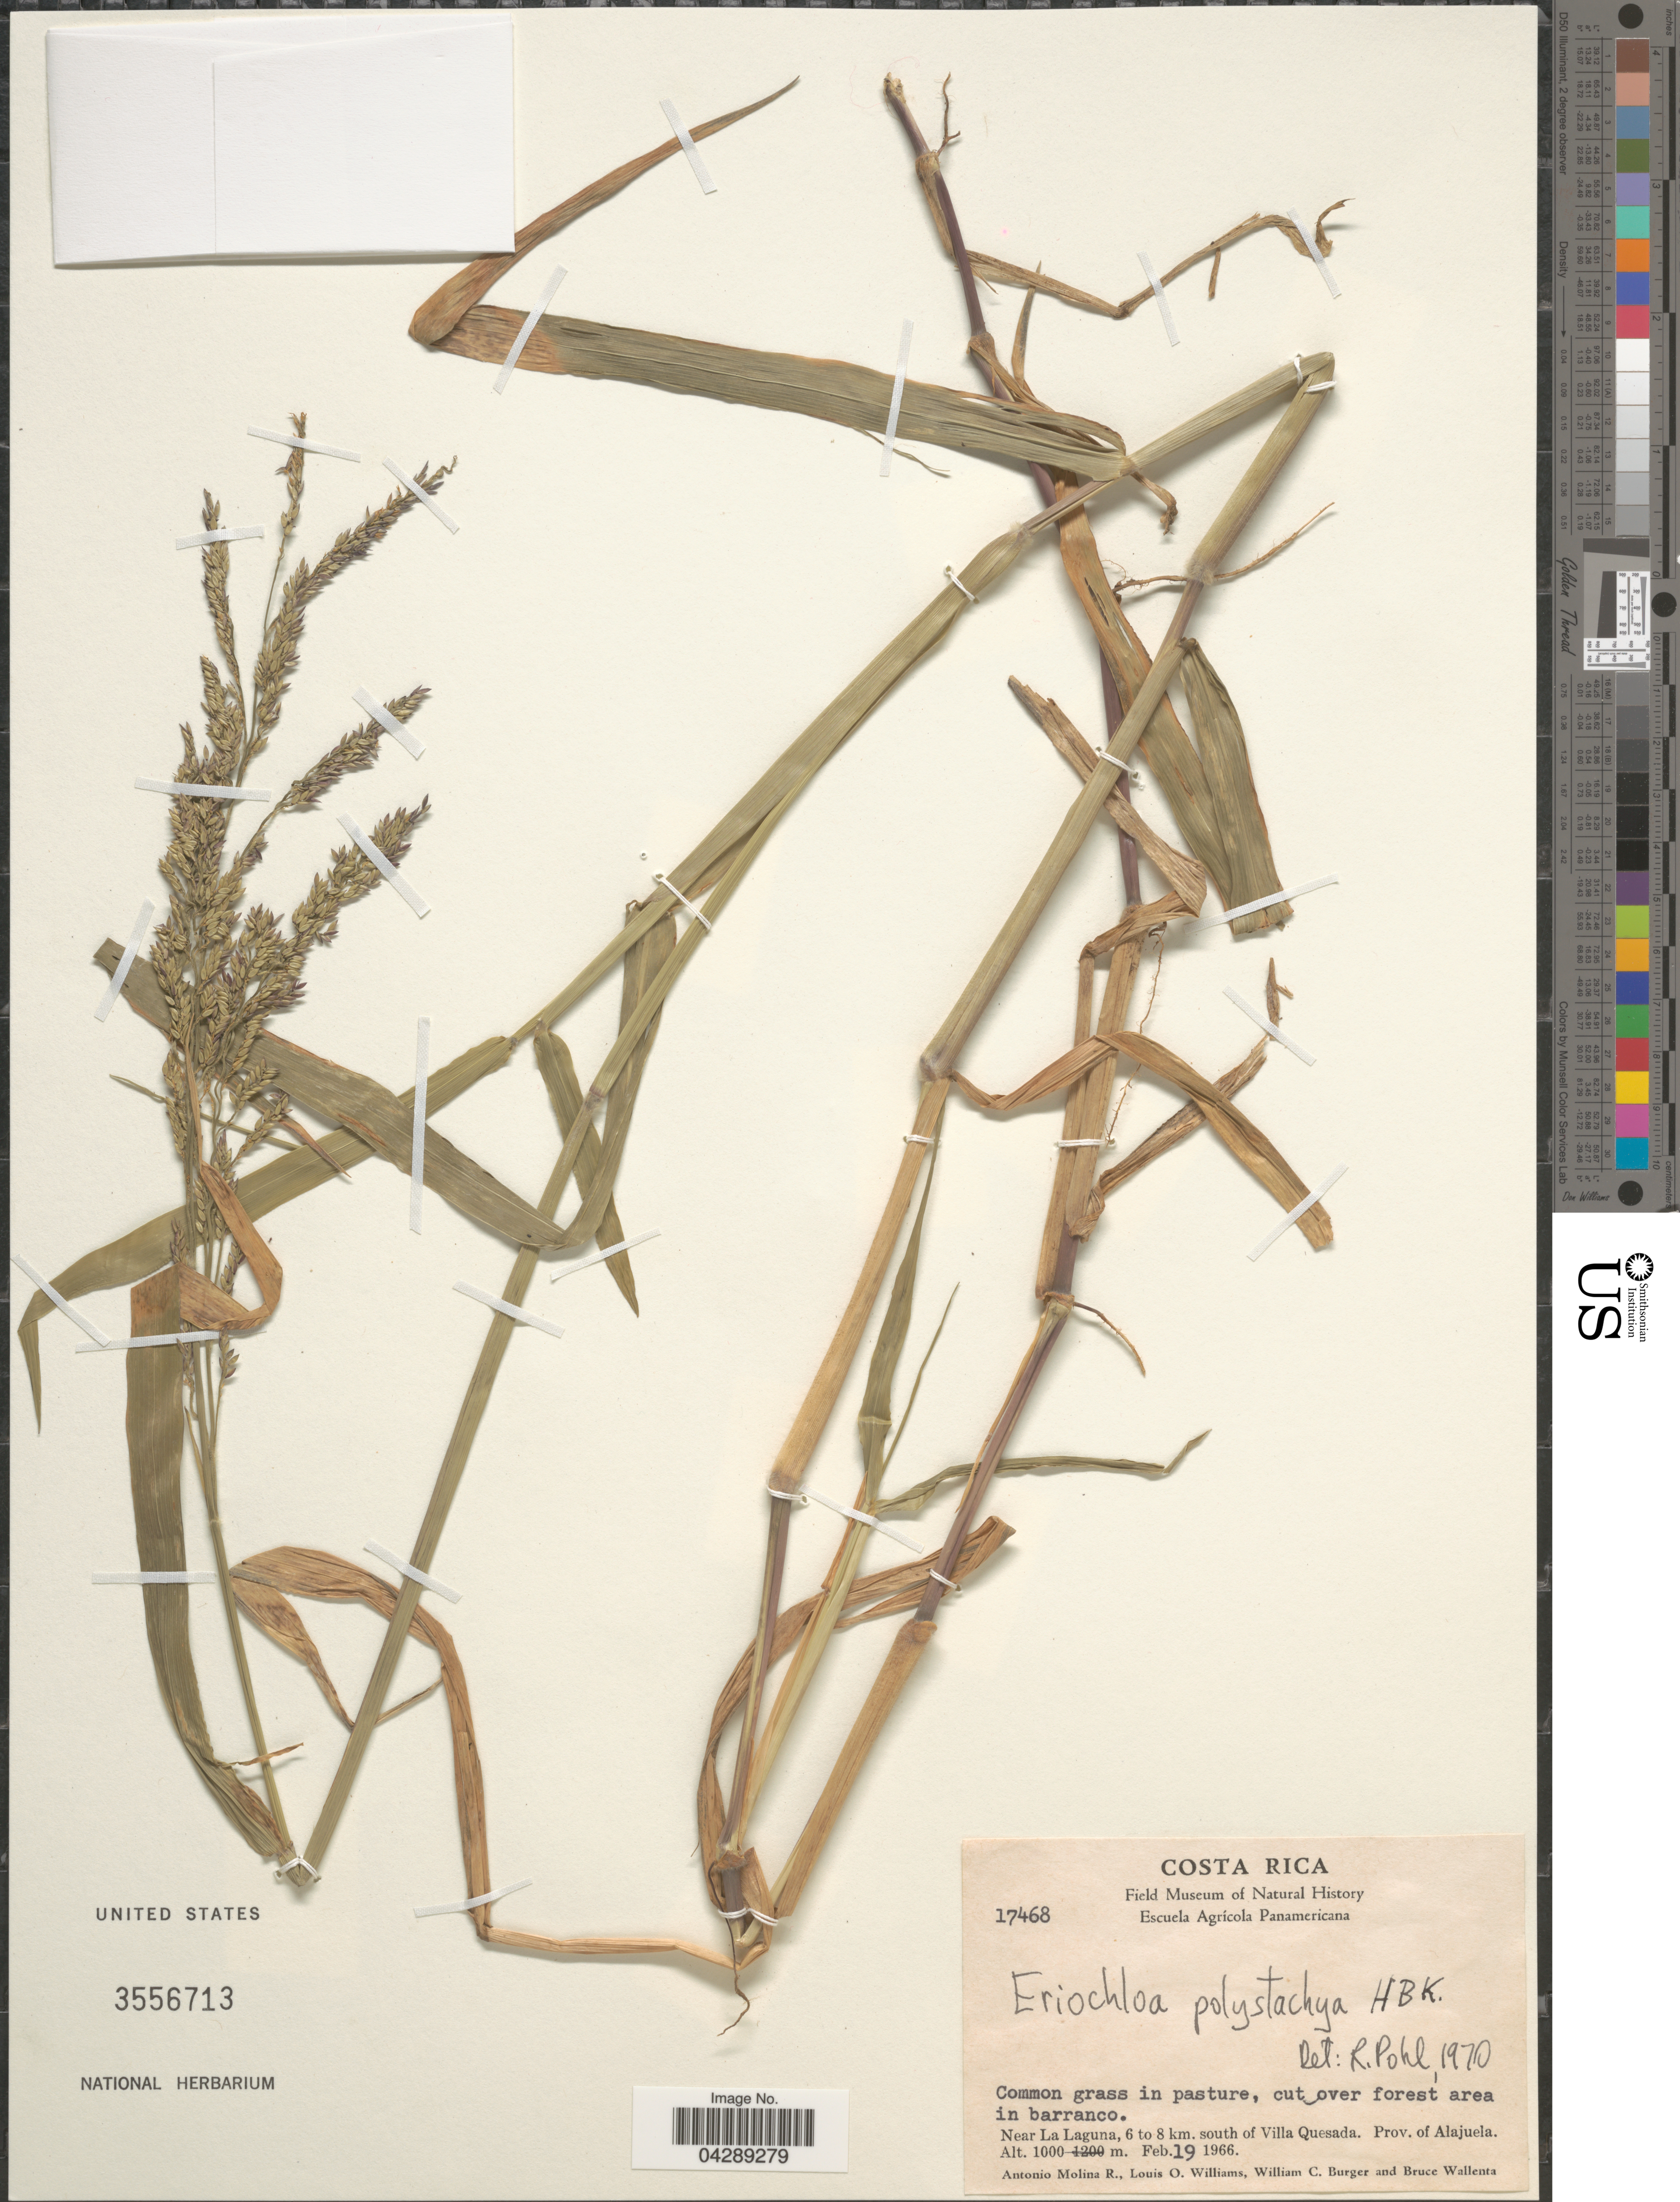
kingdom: Plantae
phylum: Tracheophyta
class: Liliopsida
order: Poales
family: Poaceae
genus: Eriochloa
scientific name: Eriochloa polystachya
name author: Kunth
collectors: A. Molina R., L. O. Williams, W. Burger & B. Wallenta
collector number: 17468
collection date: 1966-02-19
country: Costa Rica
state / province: Alajuela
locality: Common grass in pasture, cut over forest area in barranco. near La Laguna, 6 to 8 km. south of Villa Quesada.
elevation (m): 1000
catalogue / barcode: US 3556713